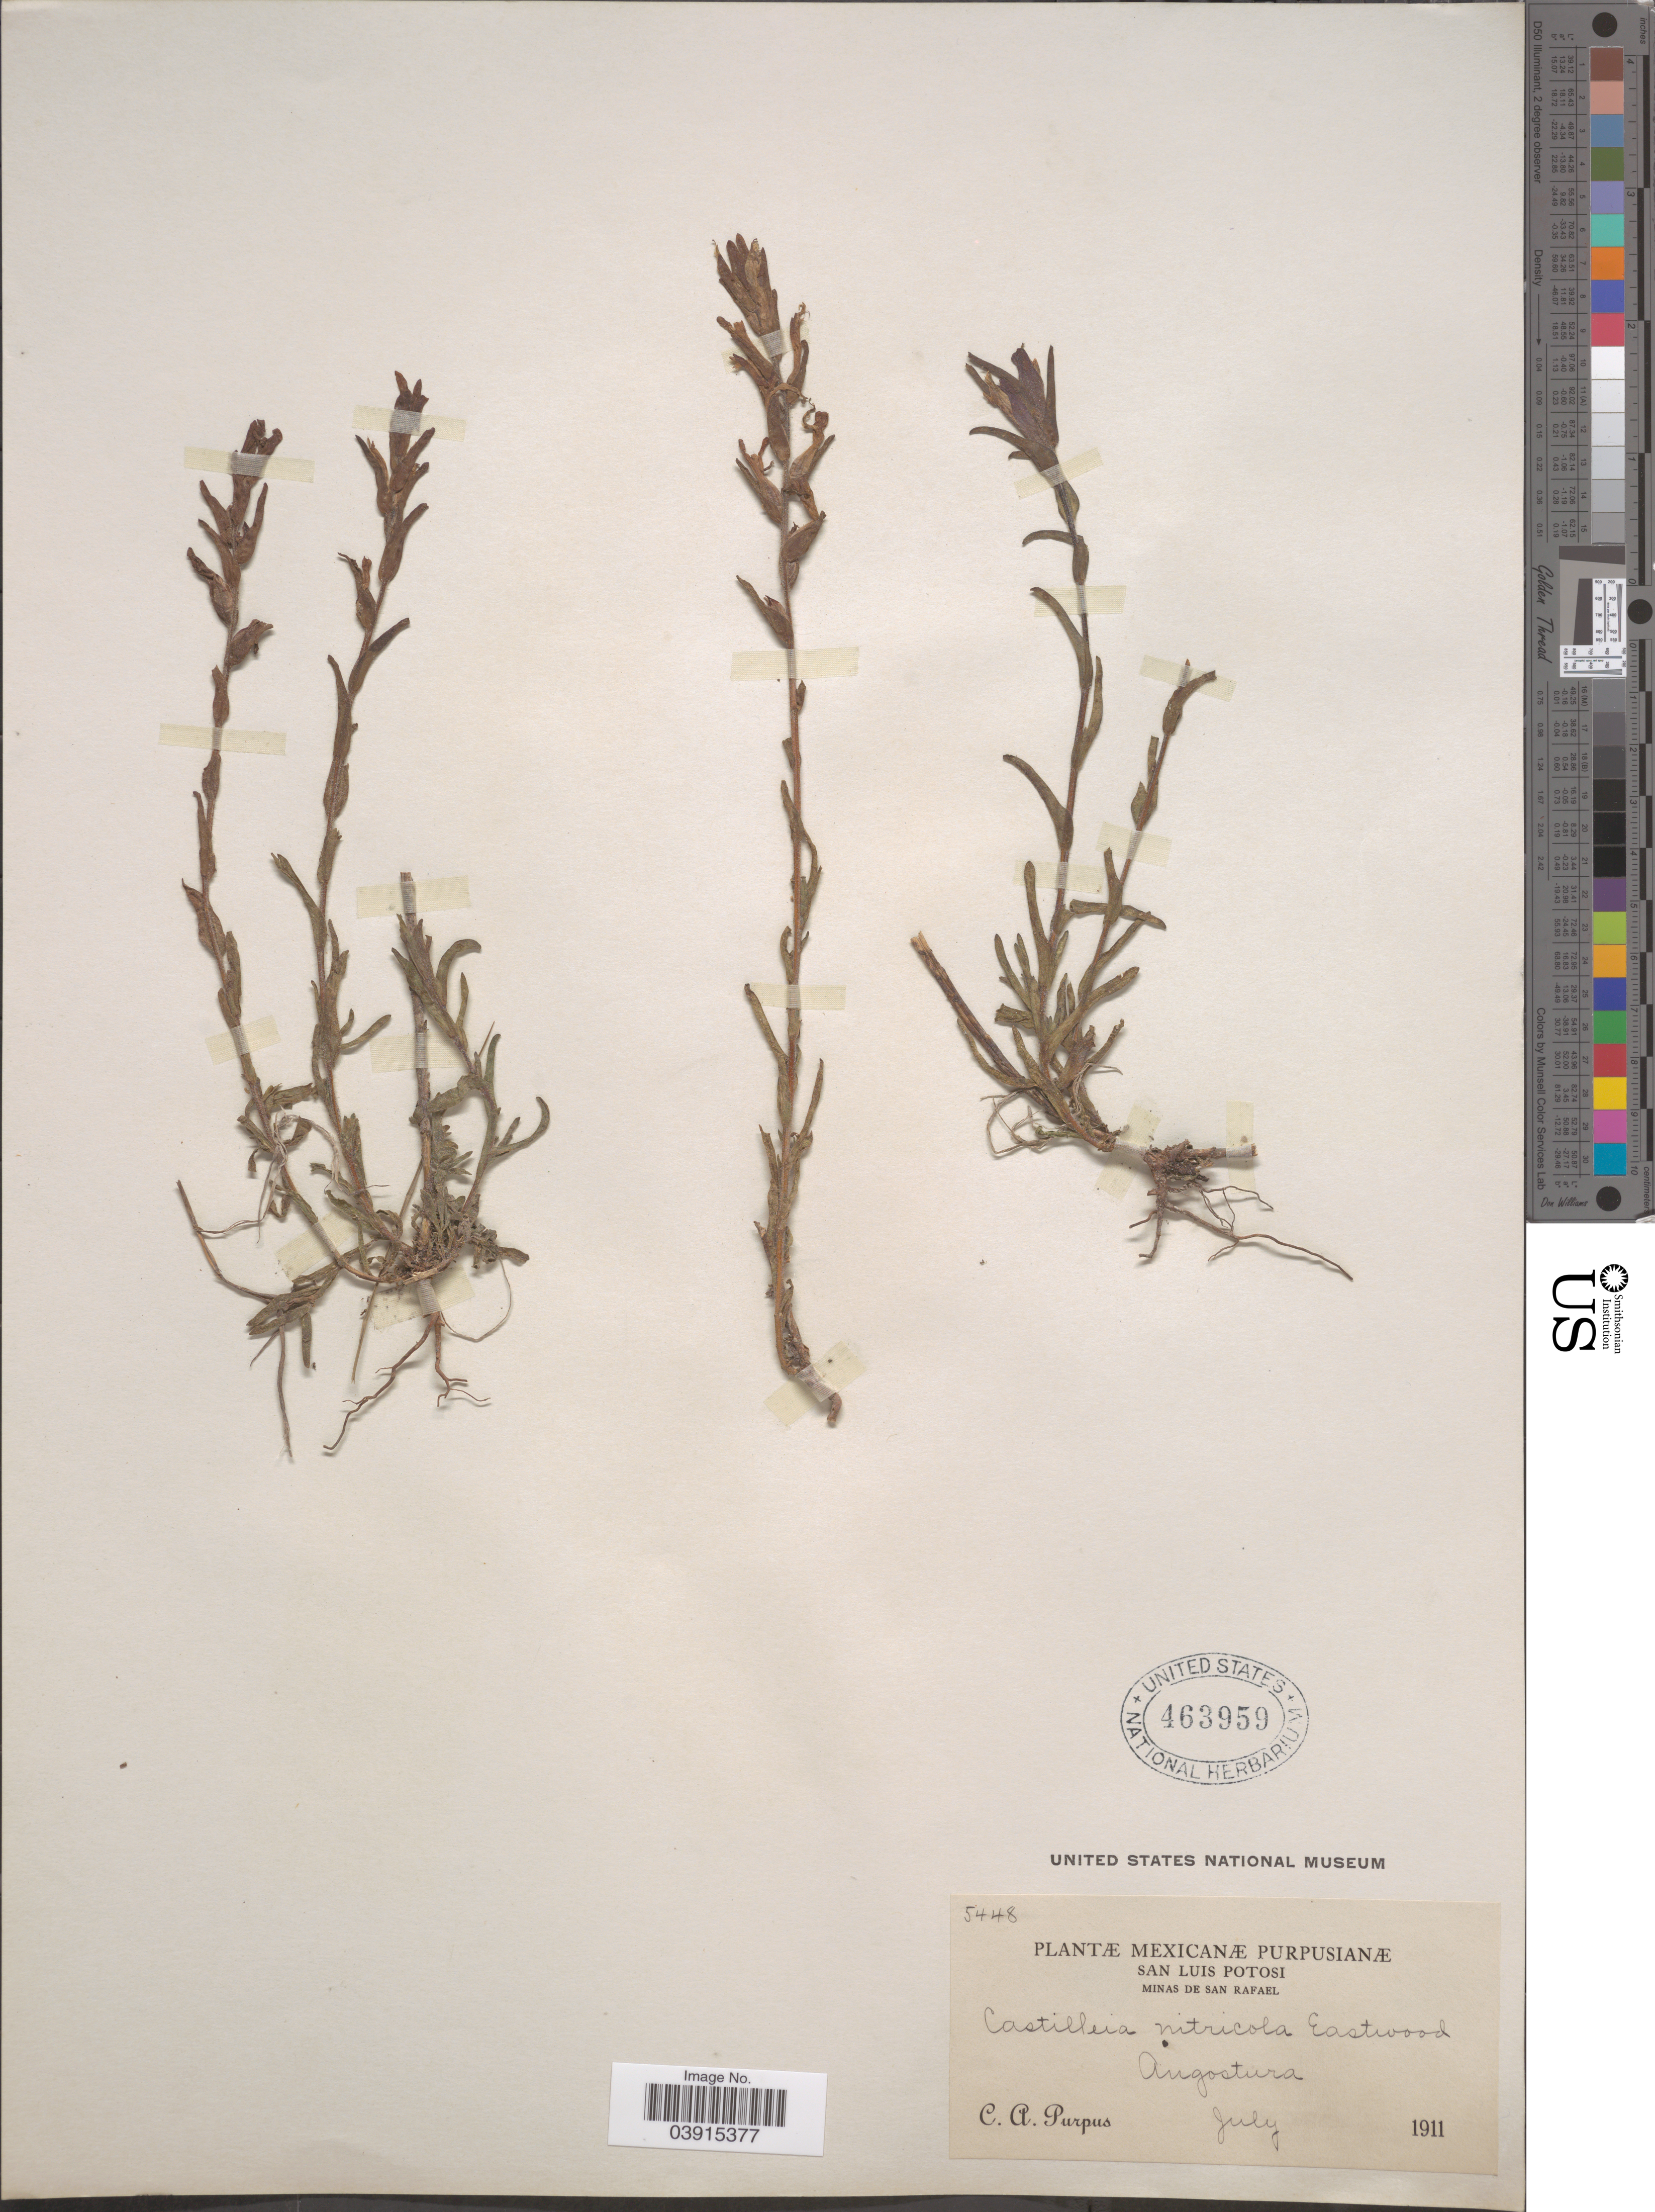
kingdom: Plantae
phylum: Tracheophyta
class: Magnoliopsida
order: Lamiales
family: Orobanchaceae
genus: Castilleja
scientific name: Castilleja nitricola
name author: Eastw.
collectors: C. A. Purpus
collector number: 5448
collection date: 1911-07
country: Mexico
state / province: San Luis Potosí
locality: Minas de San Rafael. Angostura.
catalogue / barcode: US 463959